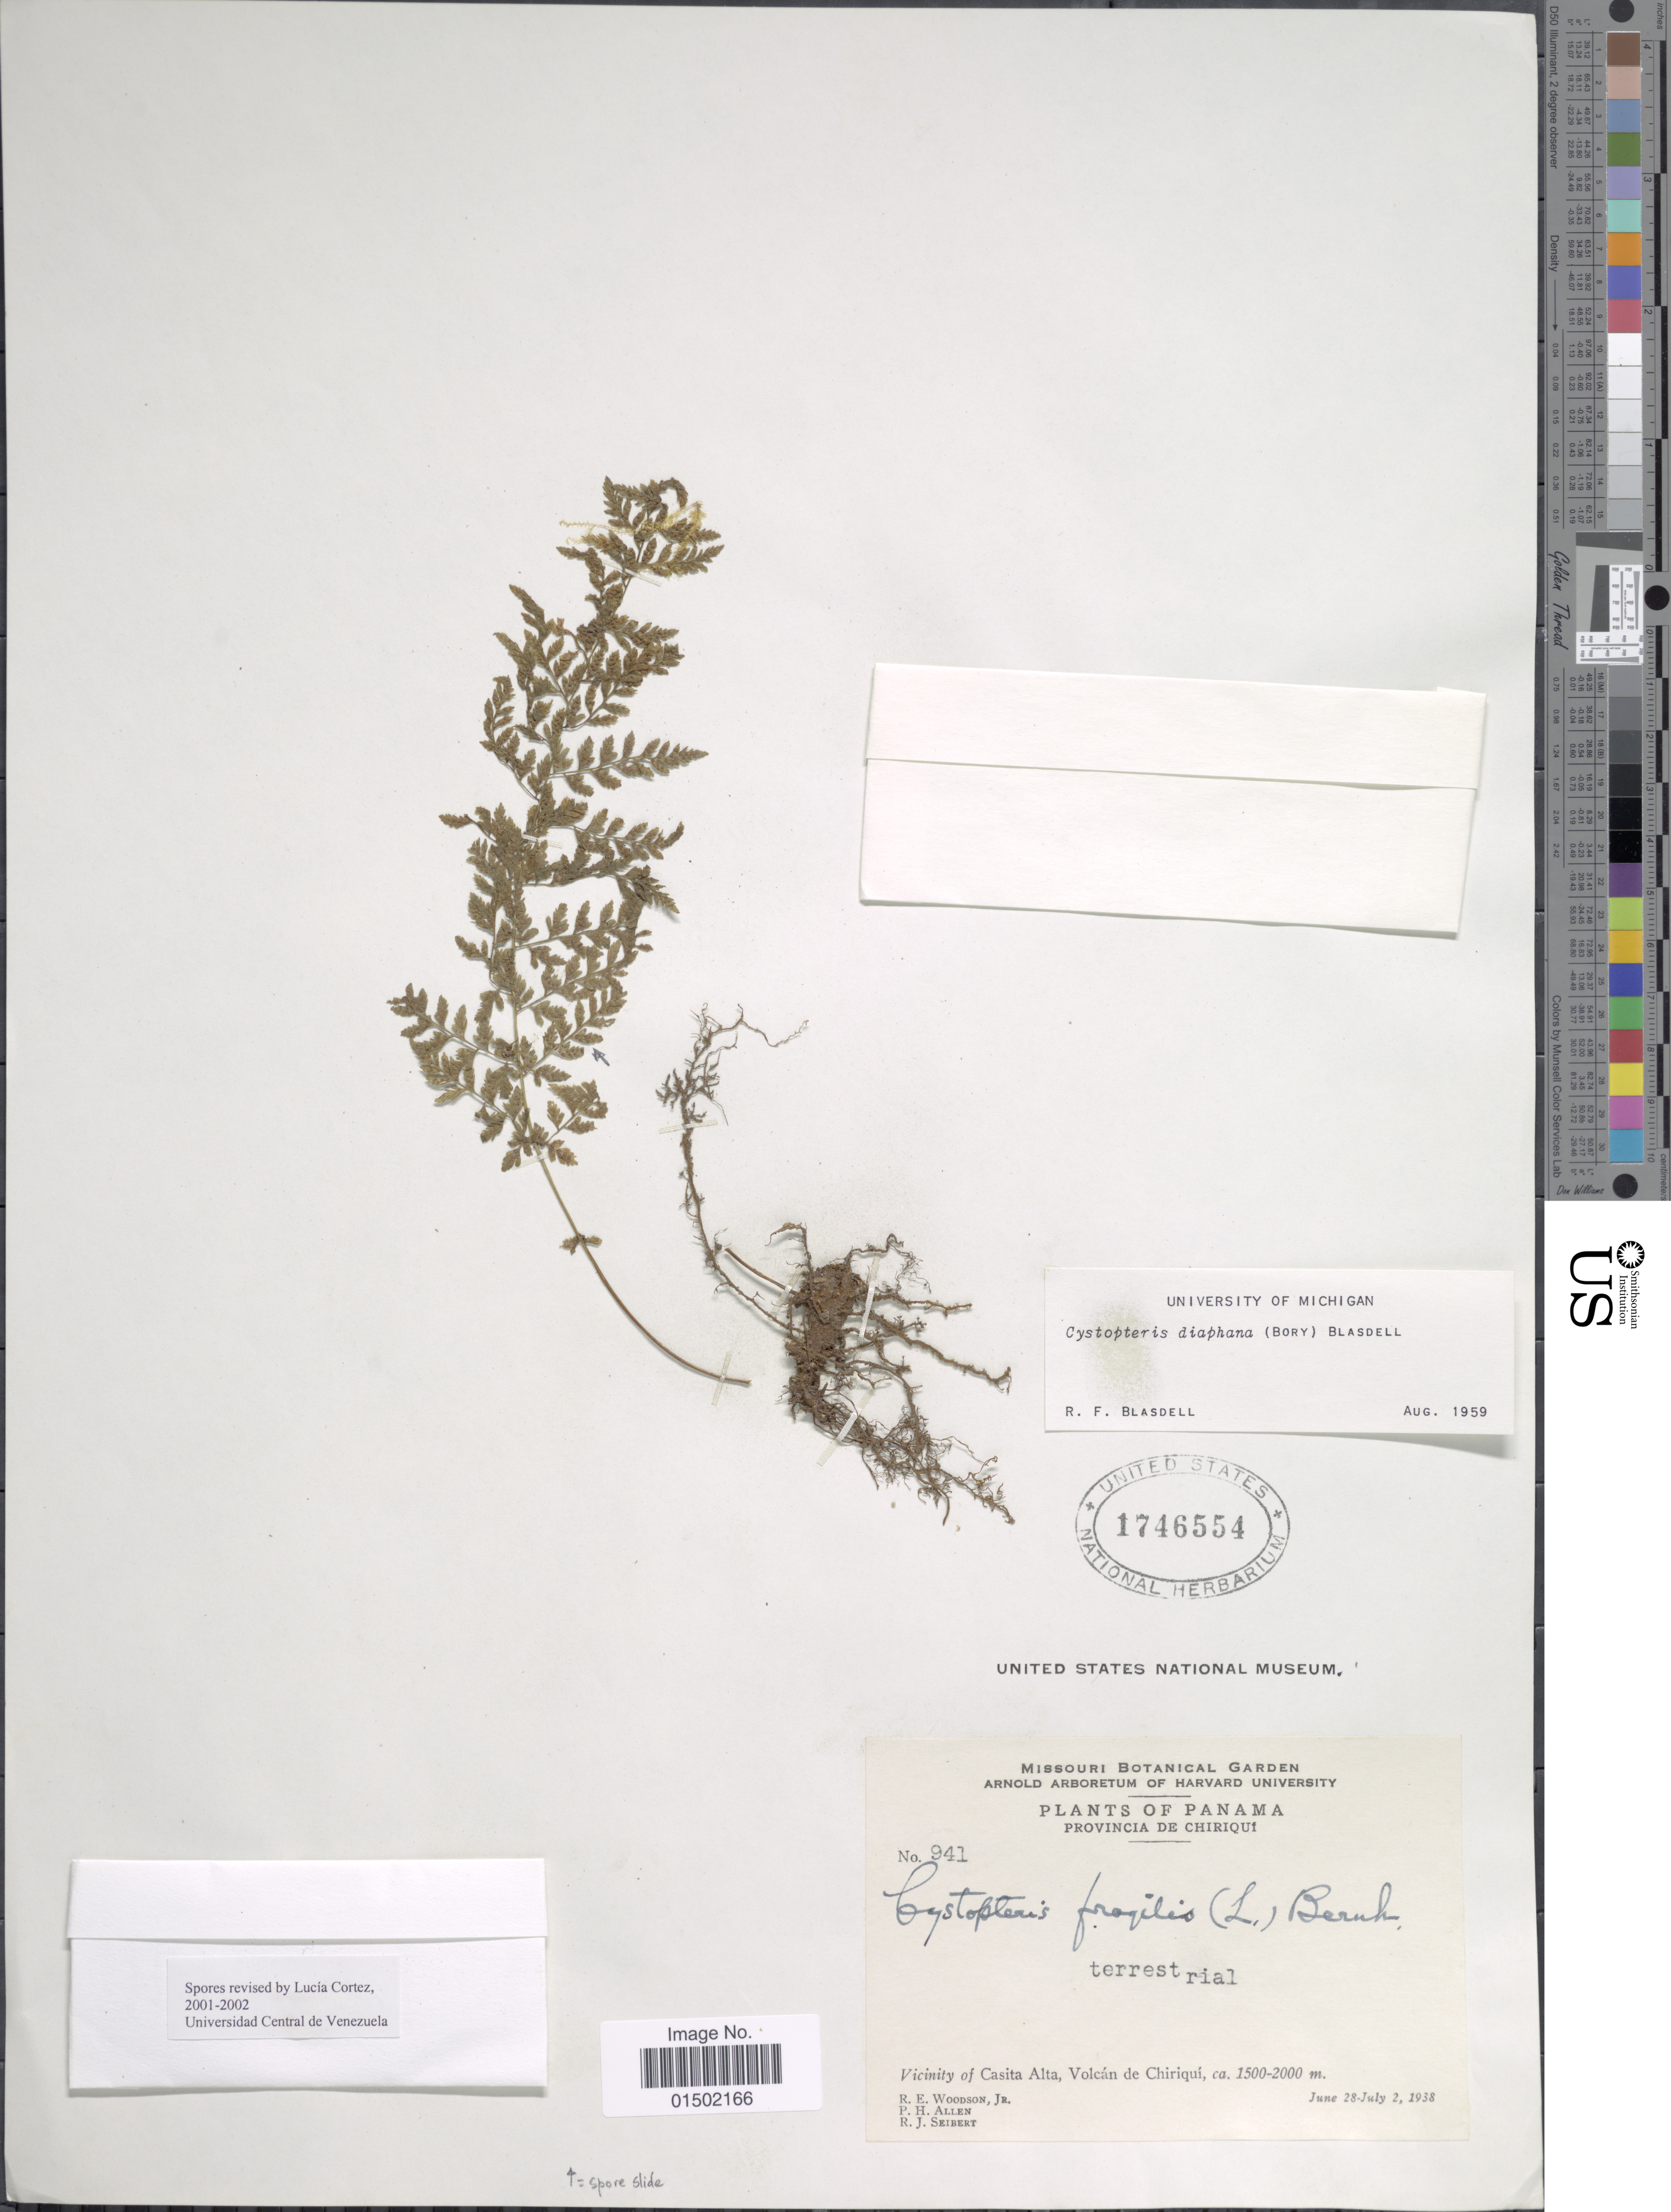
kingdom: Plantae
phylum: Tracheophyta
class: Polypodiopsida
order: Polypodiales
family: Cystopteridaceae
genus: Cystopteris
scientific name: Cystopteris diaphana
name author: (Bory) Blasdell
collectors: R. E. Woodson, P. H. Allen & R. J. Seibert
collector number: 941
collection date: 1938-06-28/1938-07-02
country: Panama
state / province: Chiriqui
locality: Vicinity of Casita Alta, Volcan de Chiriqui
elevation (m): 1500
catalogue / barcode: US 1746554